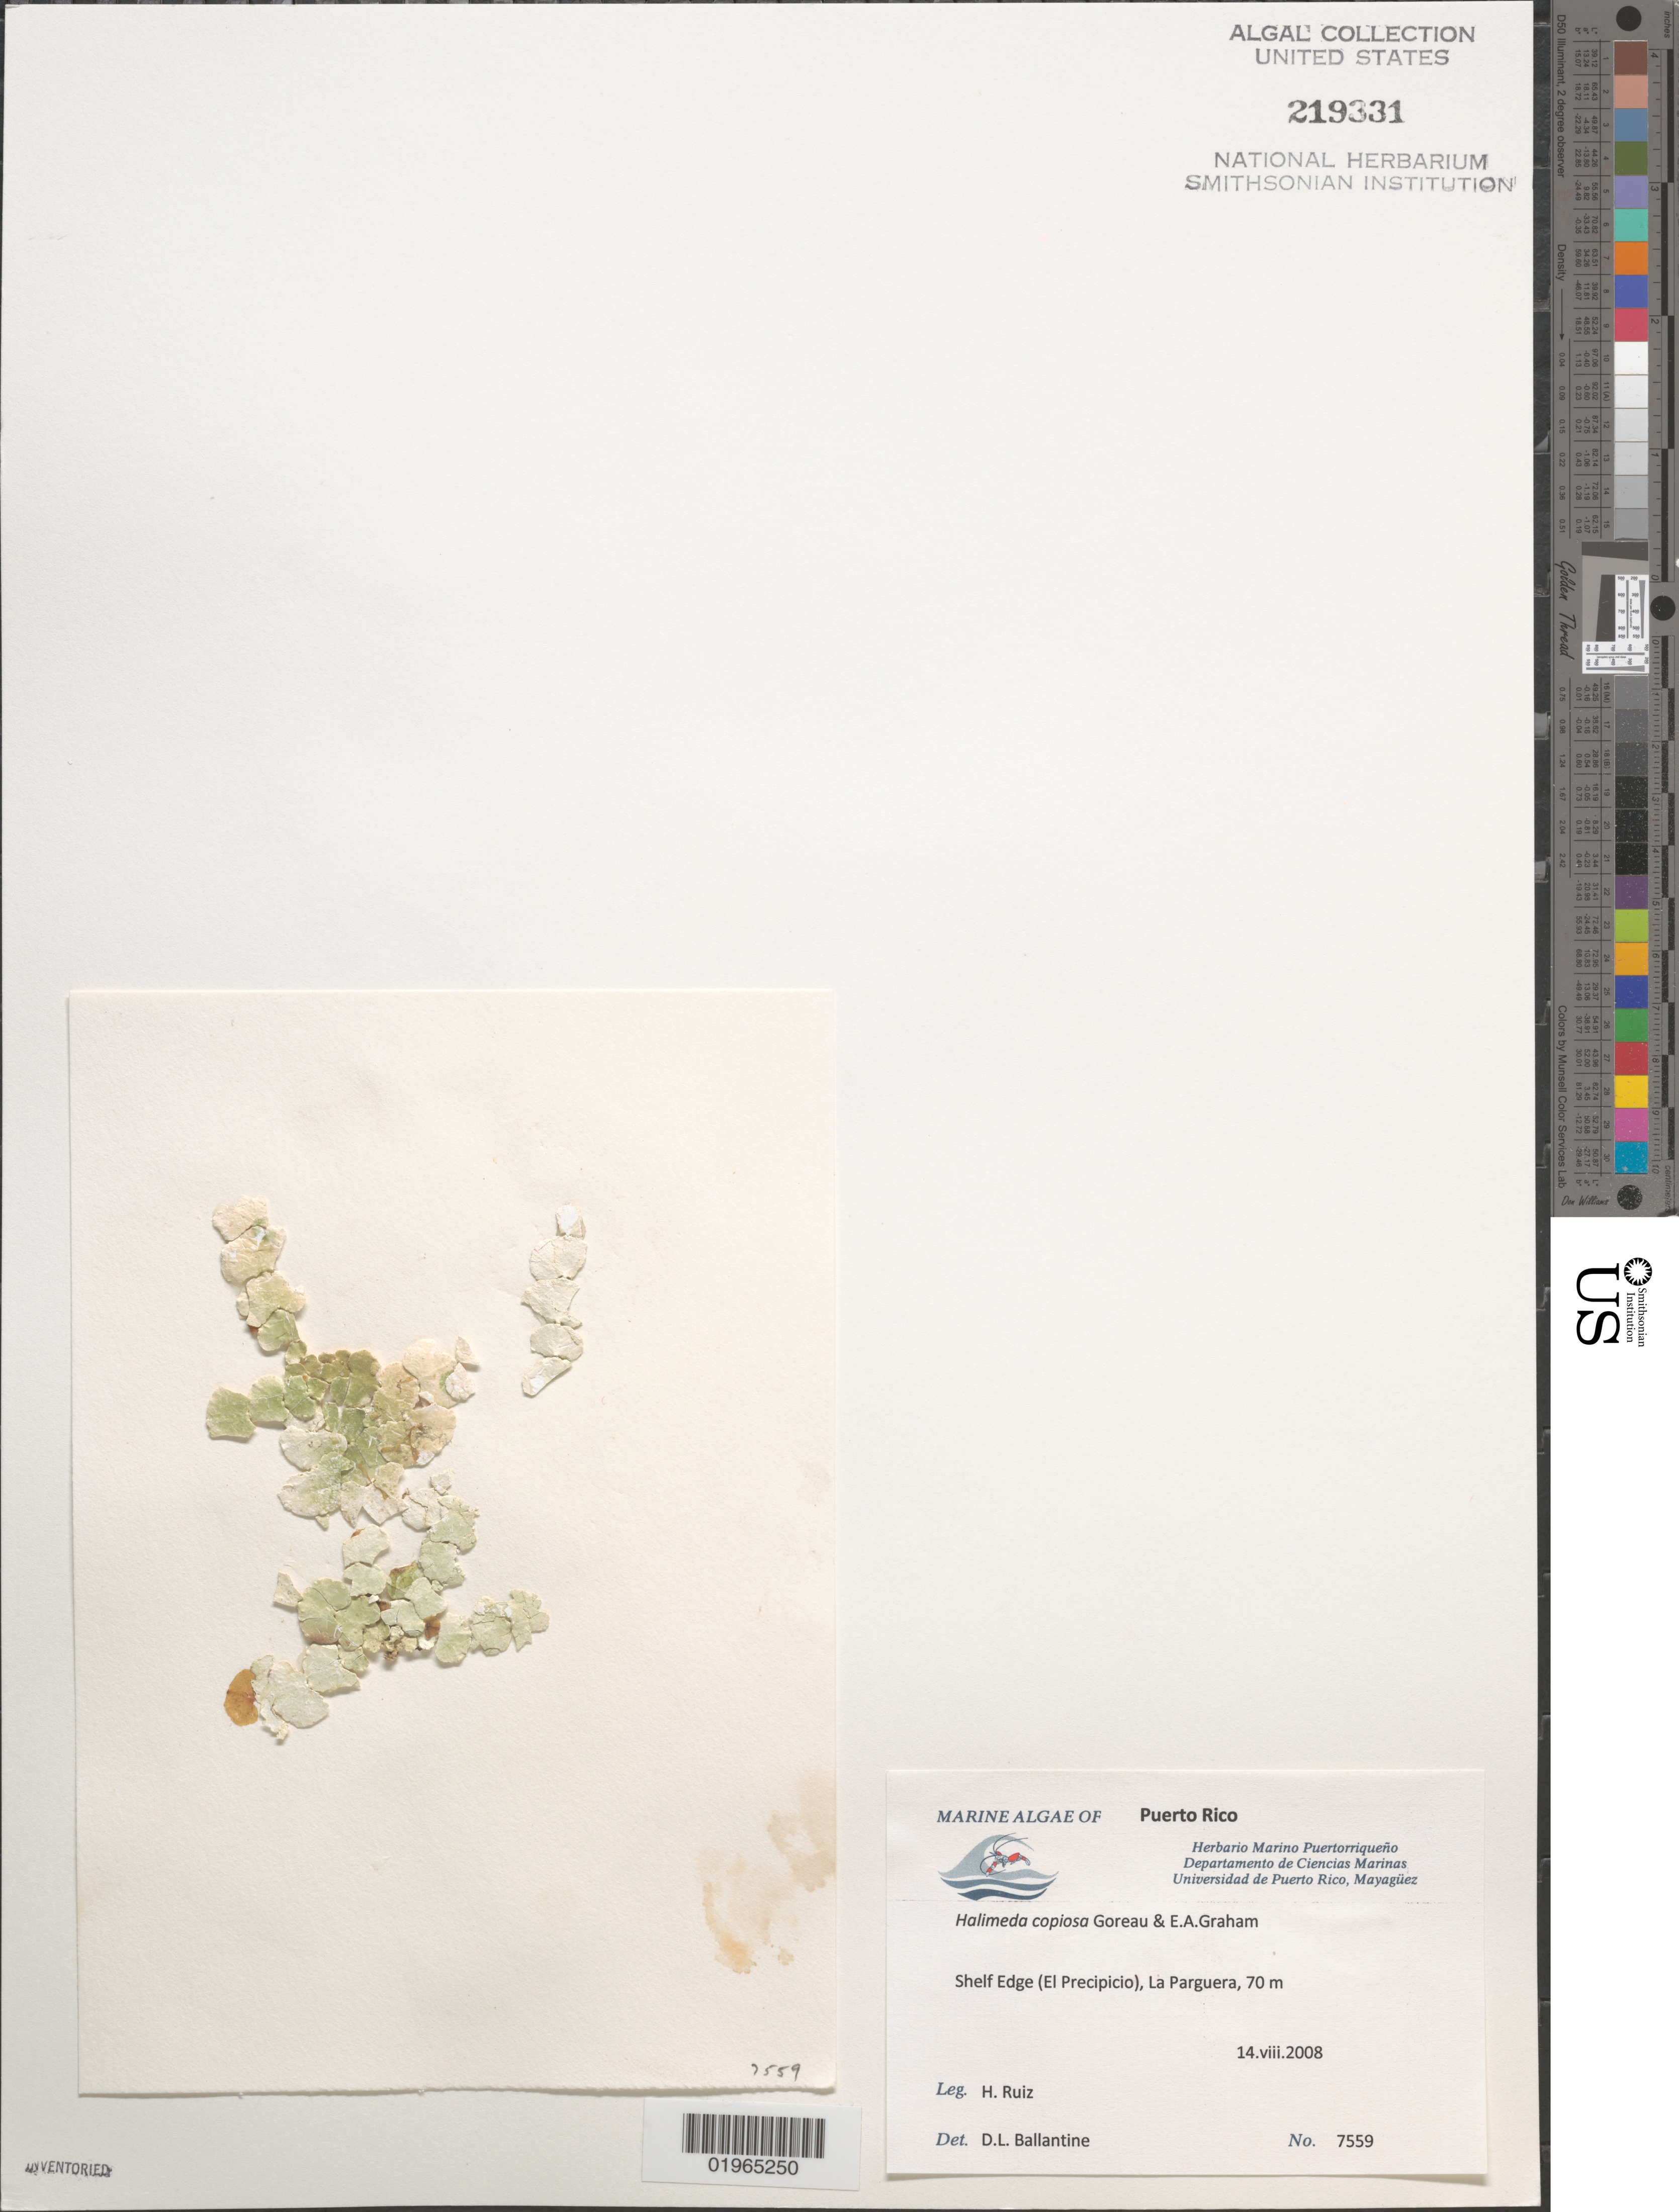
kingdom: Plantae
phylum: Chlorophyta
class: Ulvophyceae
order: Bryopsidales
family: Halimedaceae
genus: Halimeda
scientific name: Halimeda copiosa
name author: Goreau & E.A. Graham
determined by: Ballantine, D. L.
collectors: H. Ruiz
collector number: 7559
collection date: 2008-08-14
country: Puerto Rico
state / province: Lajas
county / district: La Parguera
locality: Shelf Edge (El Precipicio)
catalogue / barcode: US 219331